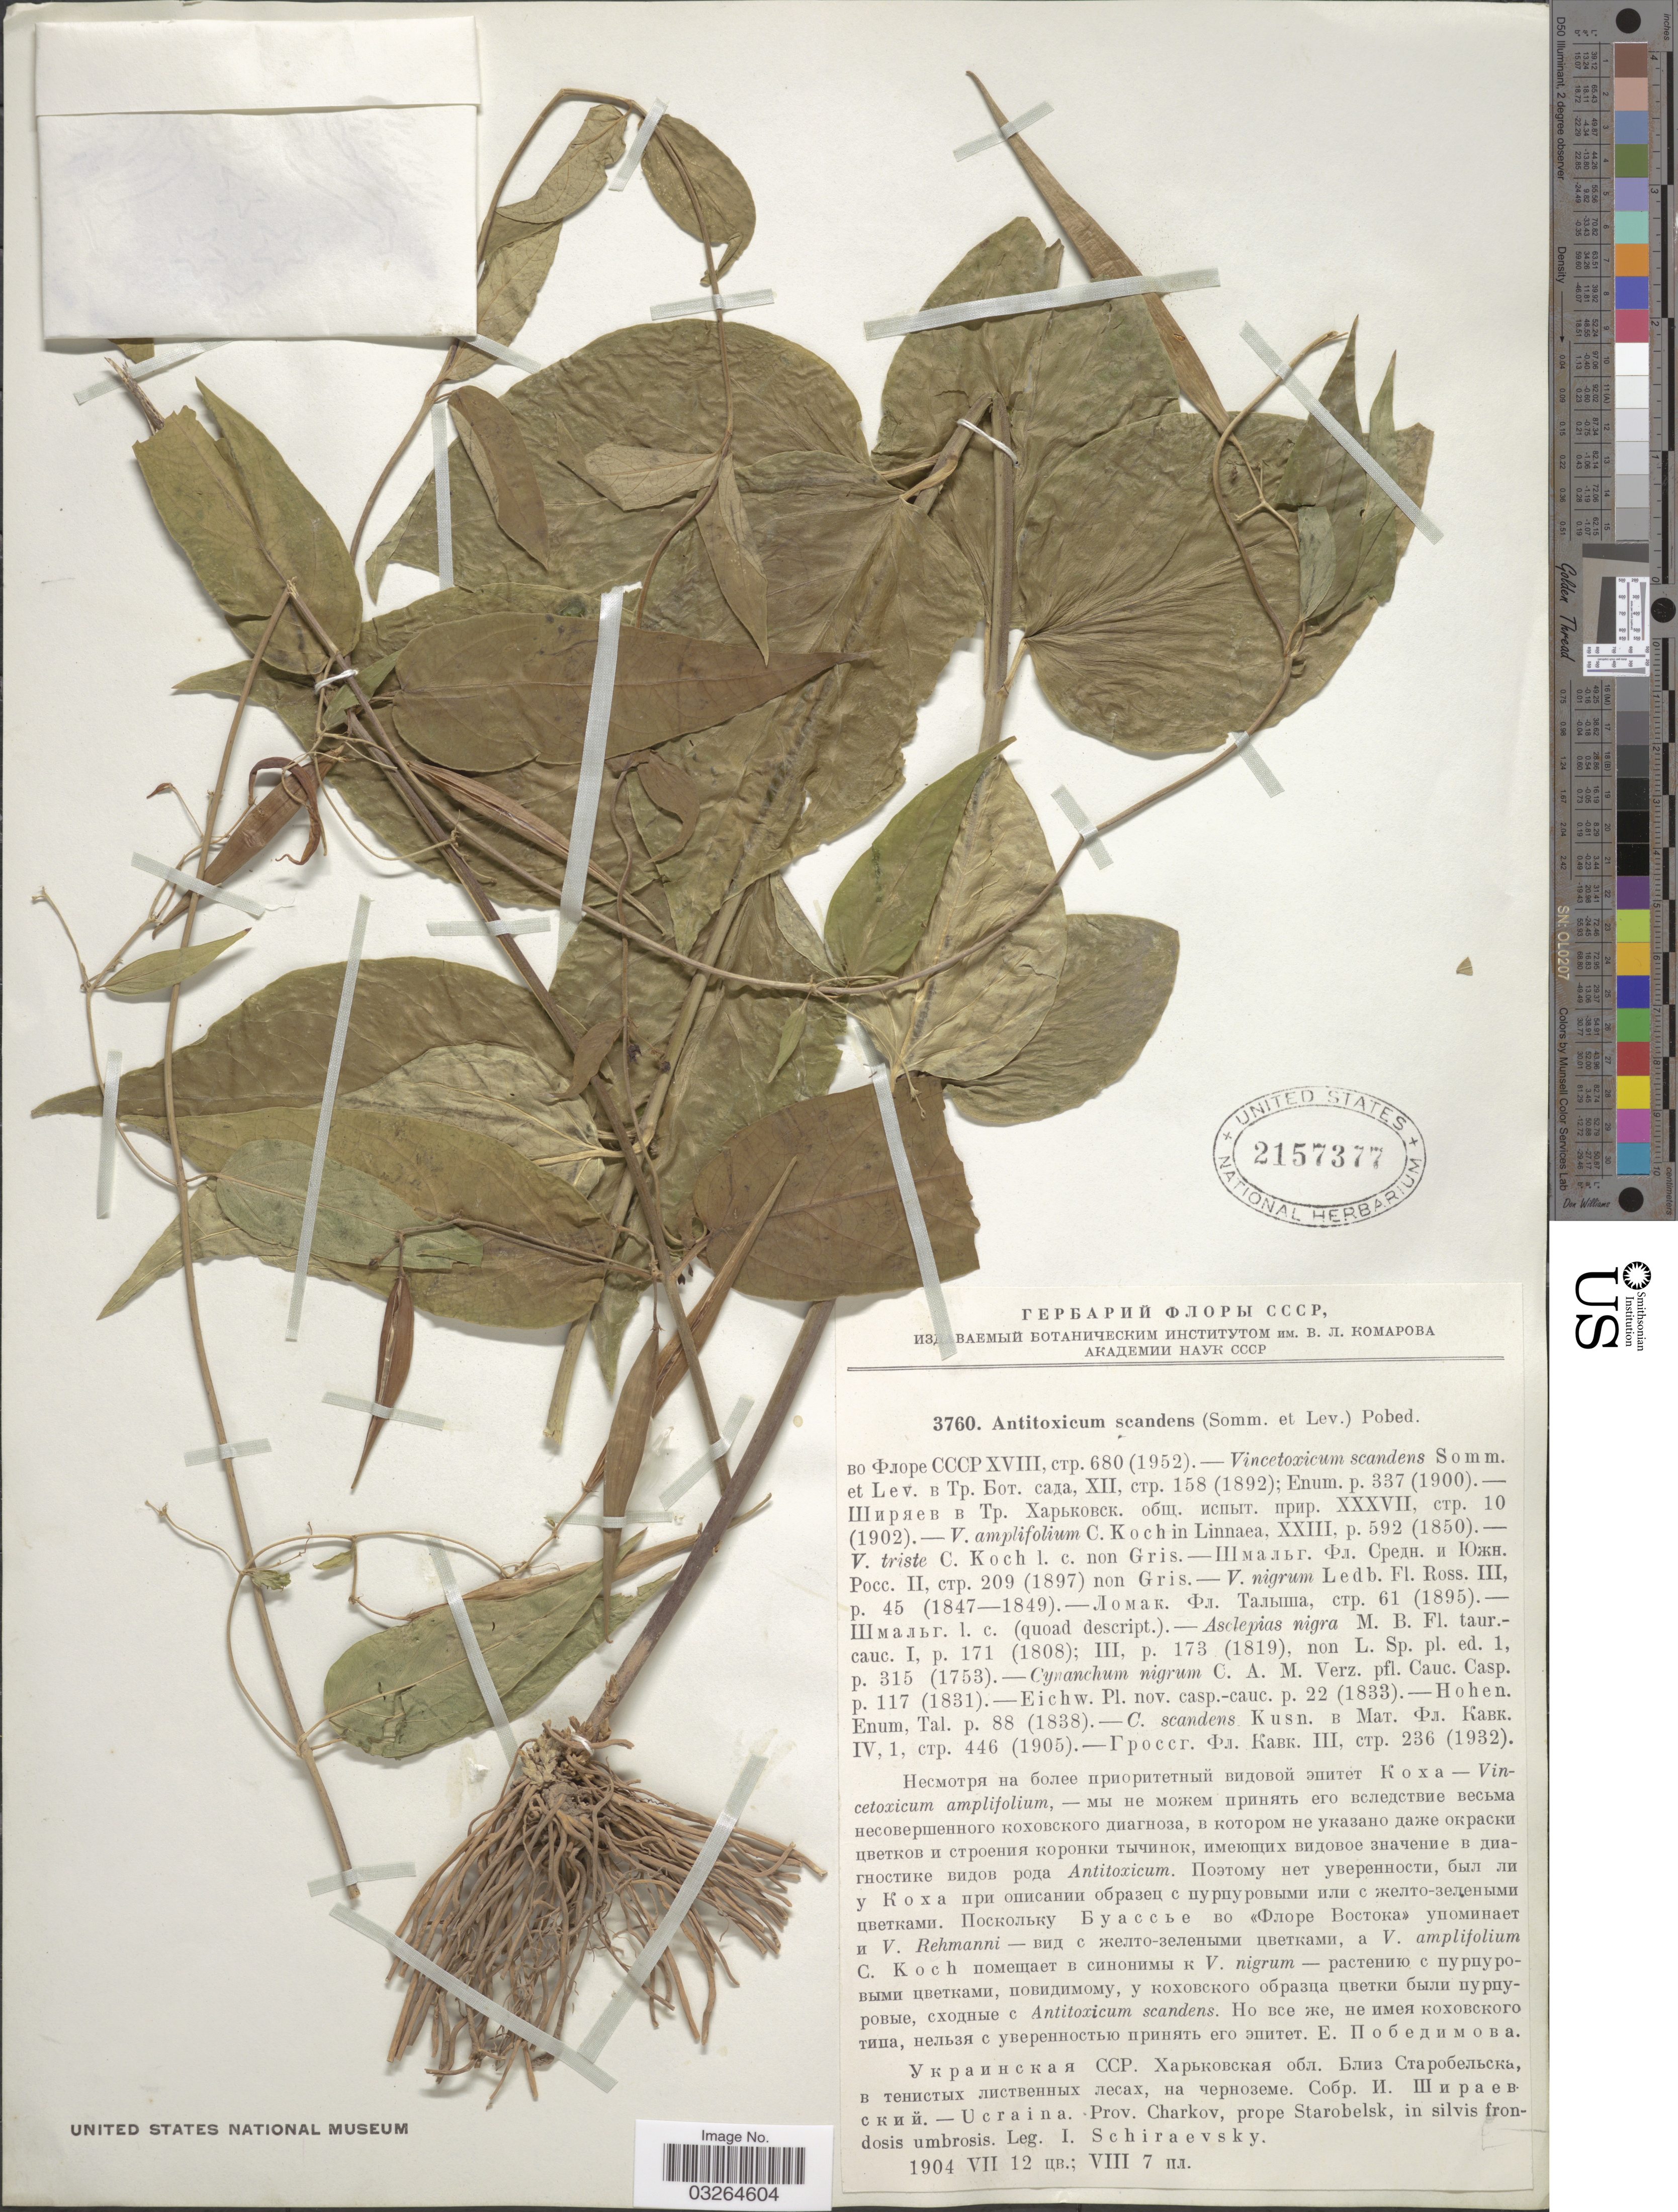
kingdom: Plantae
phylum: Tracheophyta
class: Magnoliopsida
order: Gentianales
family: Apocynaceae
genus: Cynanchum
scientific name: Cynanchum scandens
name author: Kusn.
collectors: I. Schiraevsky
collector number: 3760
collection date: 1904-07-12/1904-08-07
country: Ukraine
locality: Ucraina. Prov. Charkov, prope Starobelsk, in silvis frondosis umbrosis.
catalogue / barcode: US 2157377